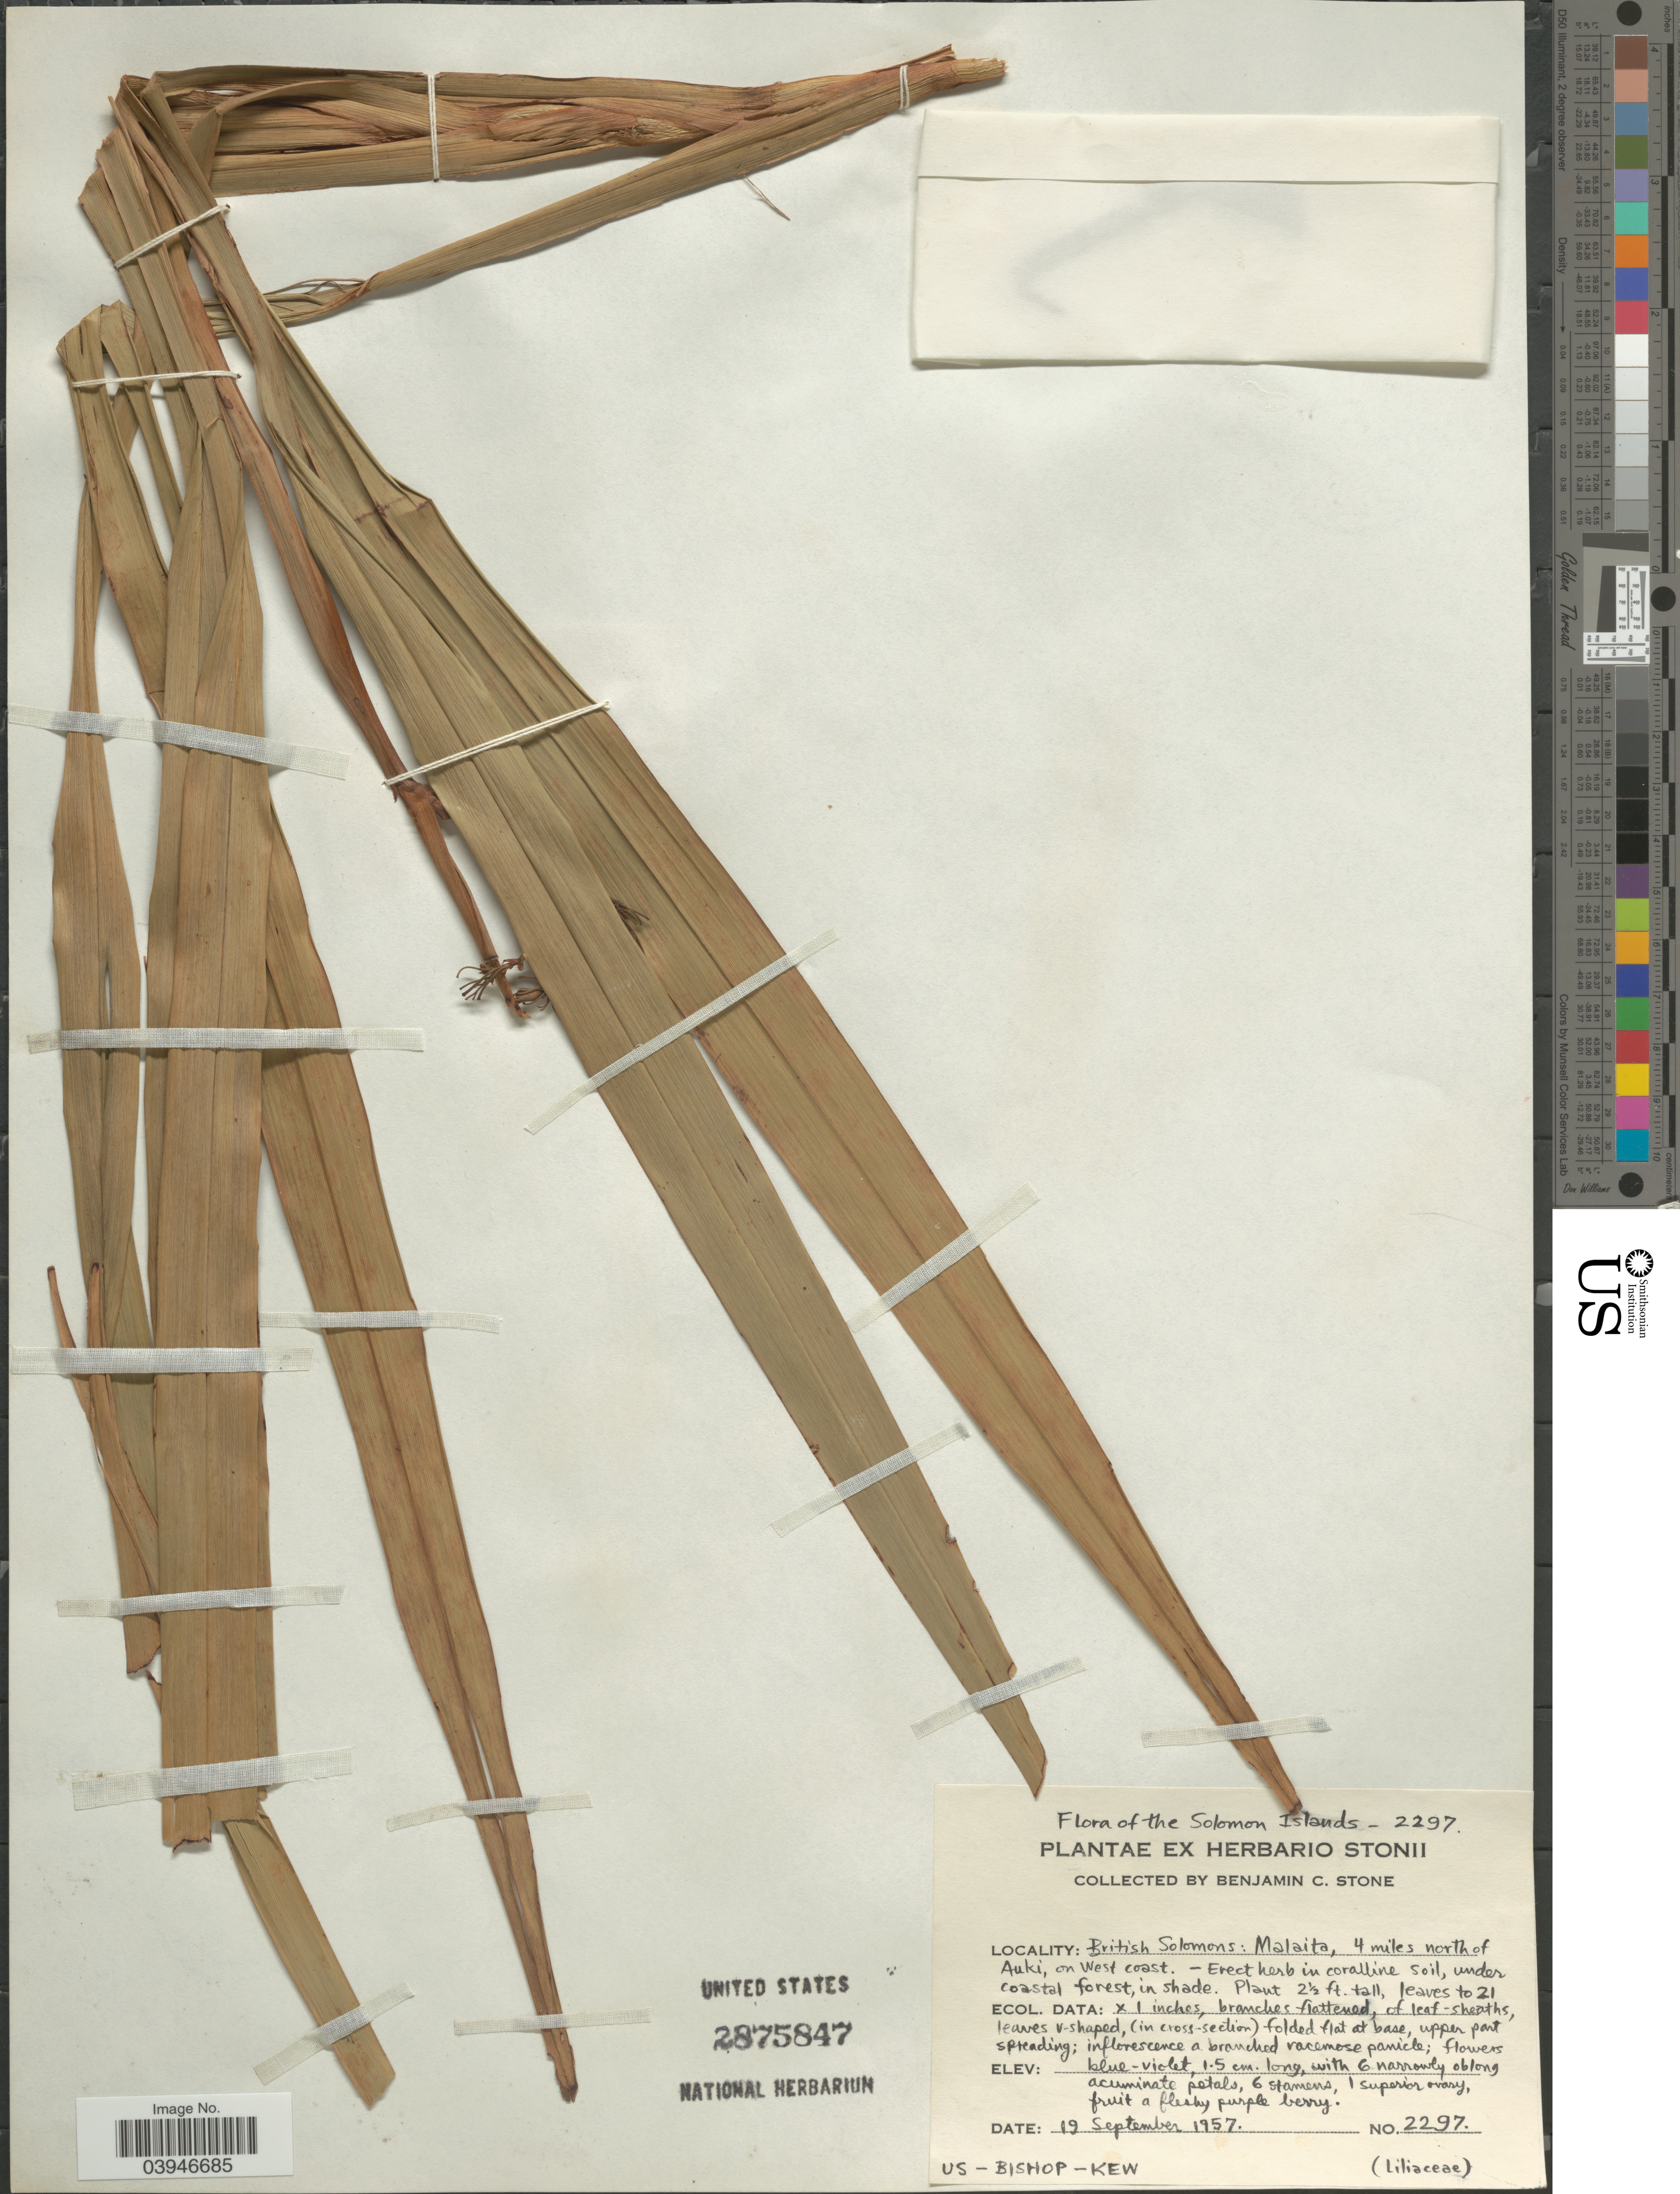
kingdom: Plantae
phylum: Tracheophyta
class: Liliopsida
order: Liliales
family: Liliaceae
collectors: B. C. Stone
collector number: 2297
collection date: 1957-09-19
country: Solomon Islands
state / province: Solomon Islands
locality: British Solomons: Malaita, 4 miles north of Auki, on West coast.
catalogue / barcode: US 2875847